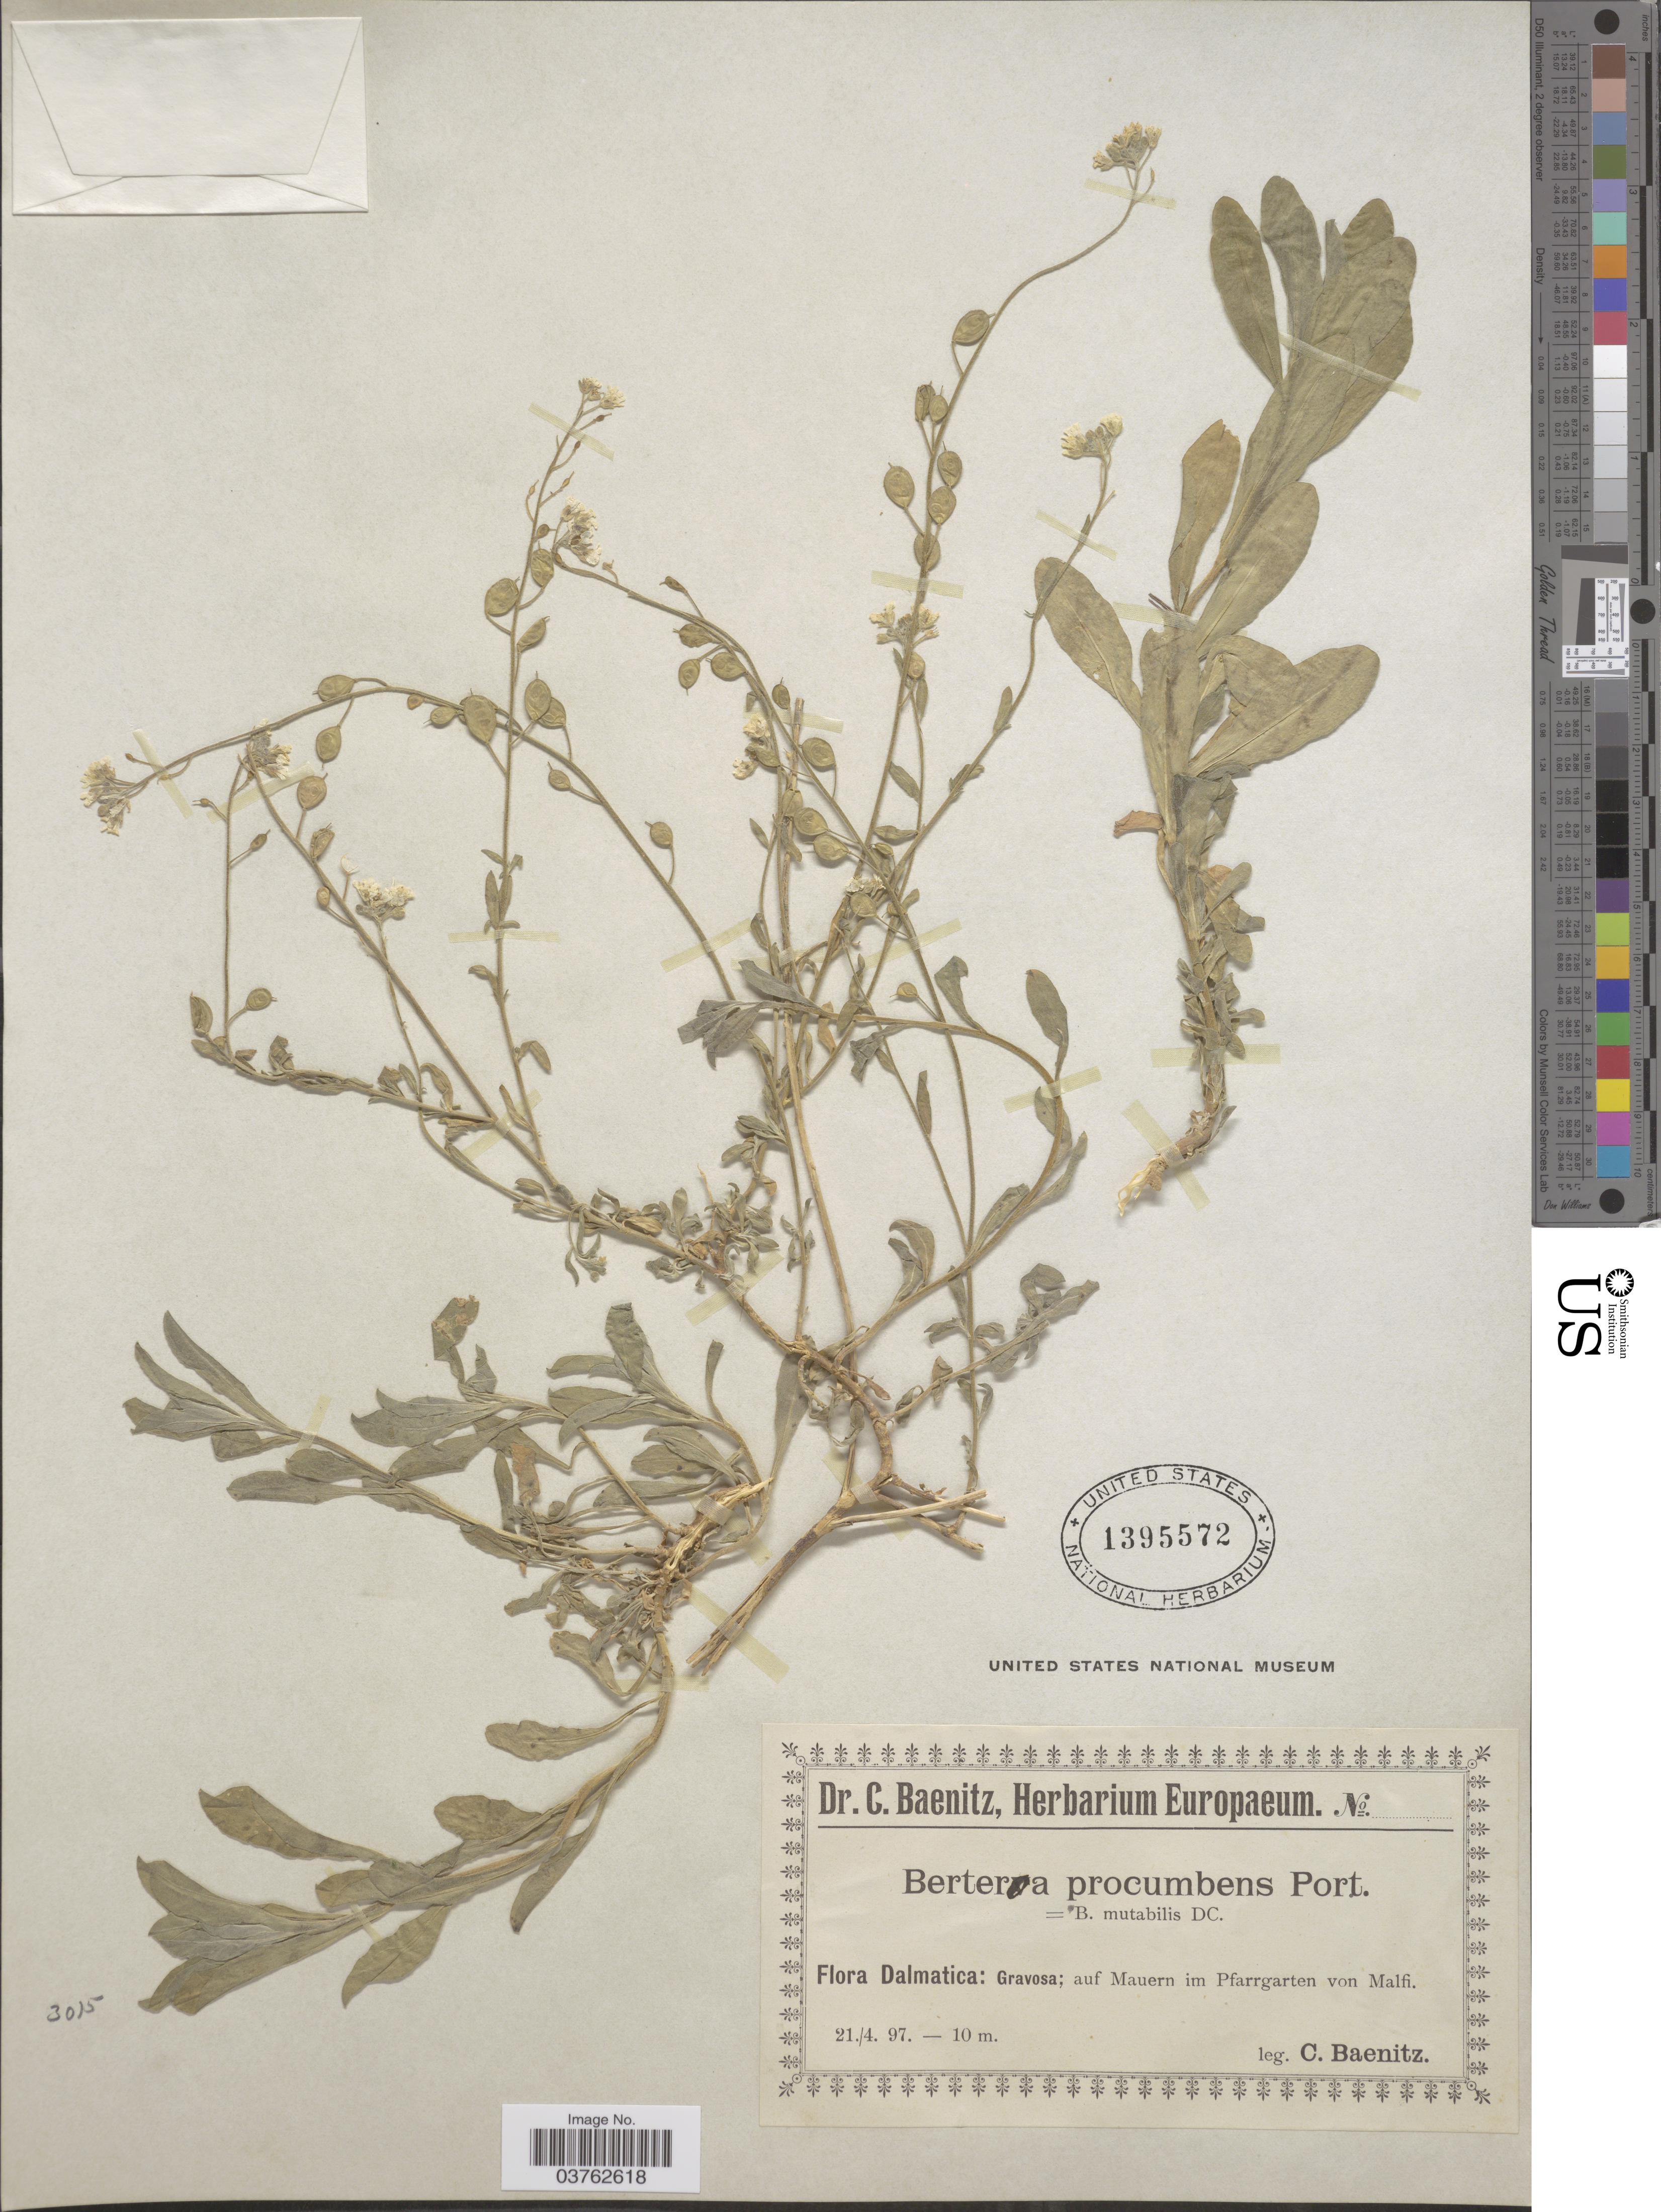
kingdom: Plantae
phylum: Tracheophyta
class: Magnoliopsida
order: Brassicales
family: Brassicaceae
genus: Berteroa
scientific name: Berteroa procumbens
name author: Port.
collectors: C. G. Baenitz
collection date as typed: Transcribed d/m/y: 21/4/97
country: Croatia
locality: Dalmatica: Gravosa; auf Mauern im Pfarrgarten von Malfi.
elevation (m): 10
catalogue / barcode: US 1395572